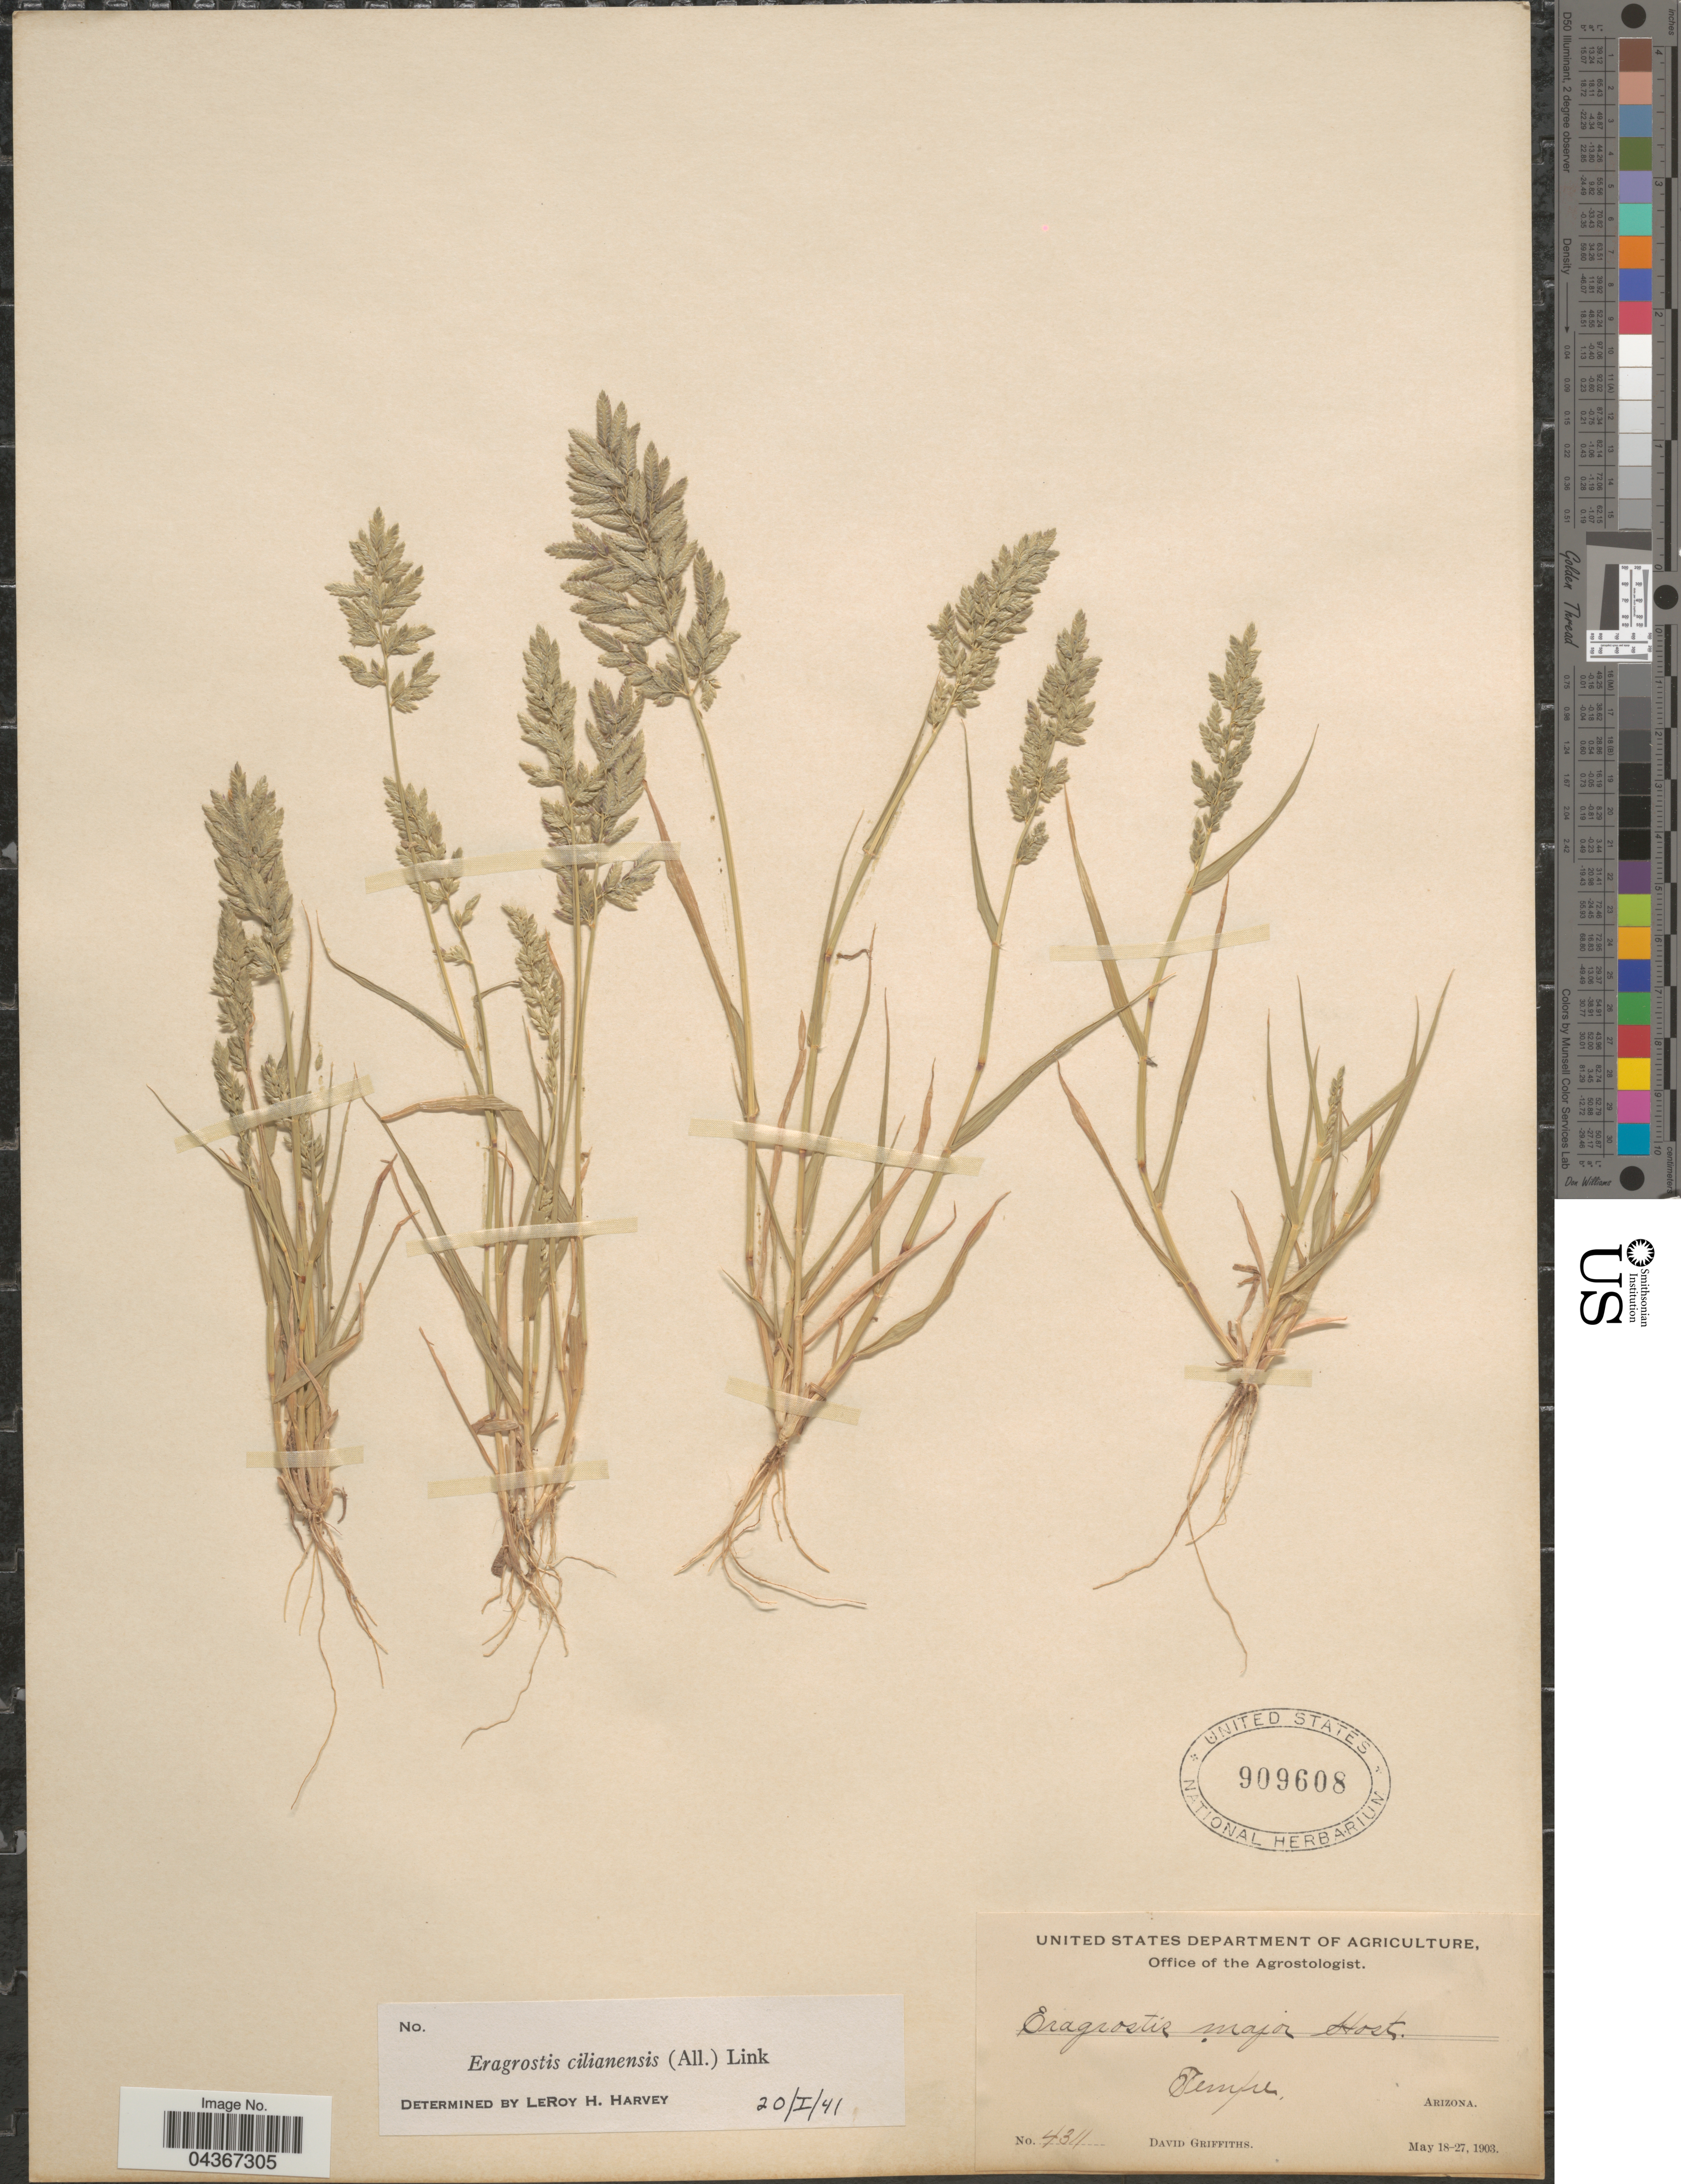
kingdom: Plantae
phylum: Tracheophyta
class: Liliopsida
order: Poales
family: Poaceae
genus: Eragrostis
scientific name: Eragrostis cilianensis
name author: (Bellardi) Vignolo ex Janch.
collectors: D. Griffiths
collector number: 4311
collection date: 1903-05-18/1903-05-27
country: United States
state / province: Arizona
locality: Tempe.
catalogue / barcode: US 909608